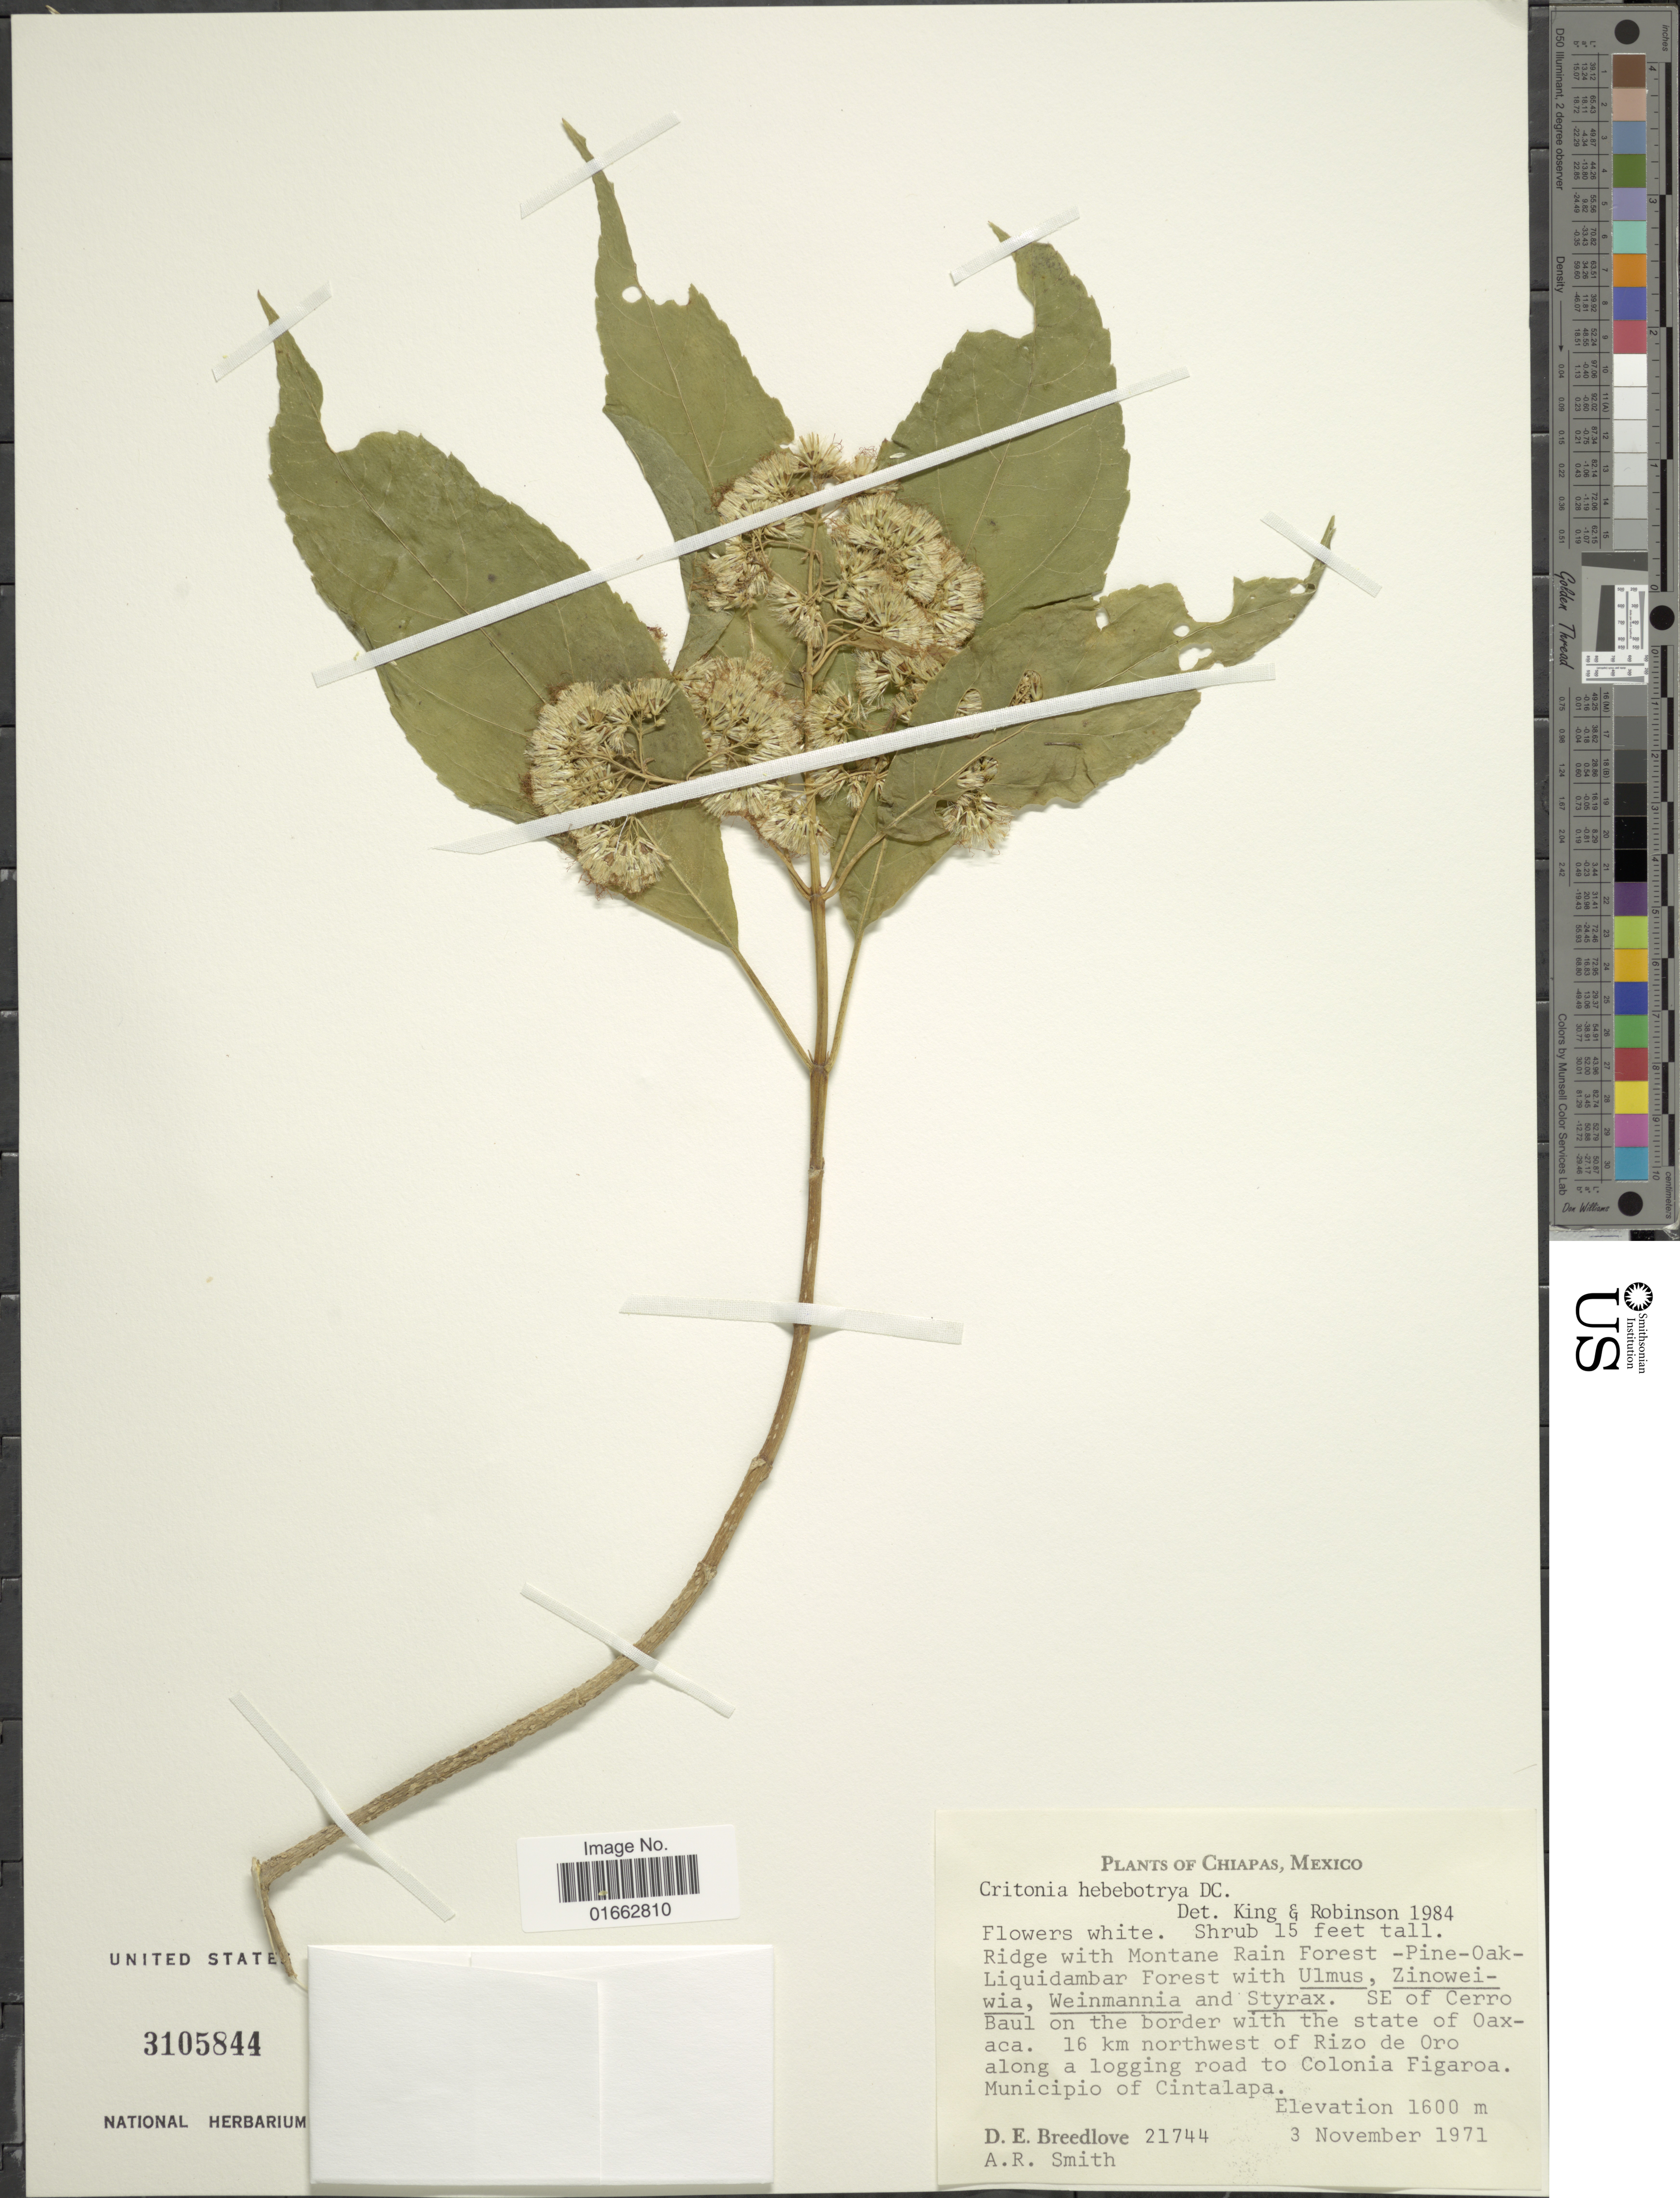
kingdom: Plantae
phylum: Tracheophyta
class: Magnoliopsida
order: Asterales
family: Asteraceae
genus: Critonia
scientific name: Critonia hebebotrya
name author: DC.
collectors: D. E. Breedlove & A. R. Smith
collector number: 21744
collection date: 1971-11-03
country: Mexico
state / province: Chiapas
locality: Baul on the border with the state of Oaxaca, 16 km northwest of Rizo de Oro along a logging road to Colonia Figaroa, Municipio of Cintalapa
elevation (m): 1600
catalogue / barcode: US 3105844